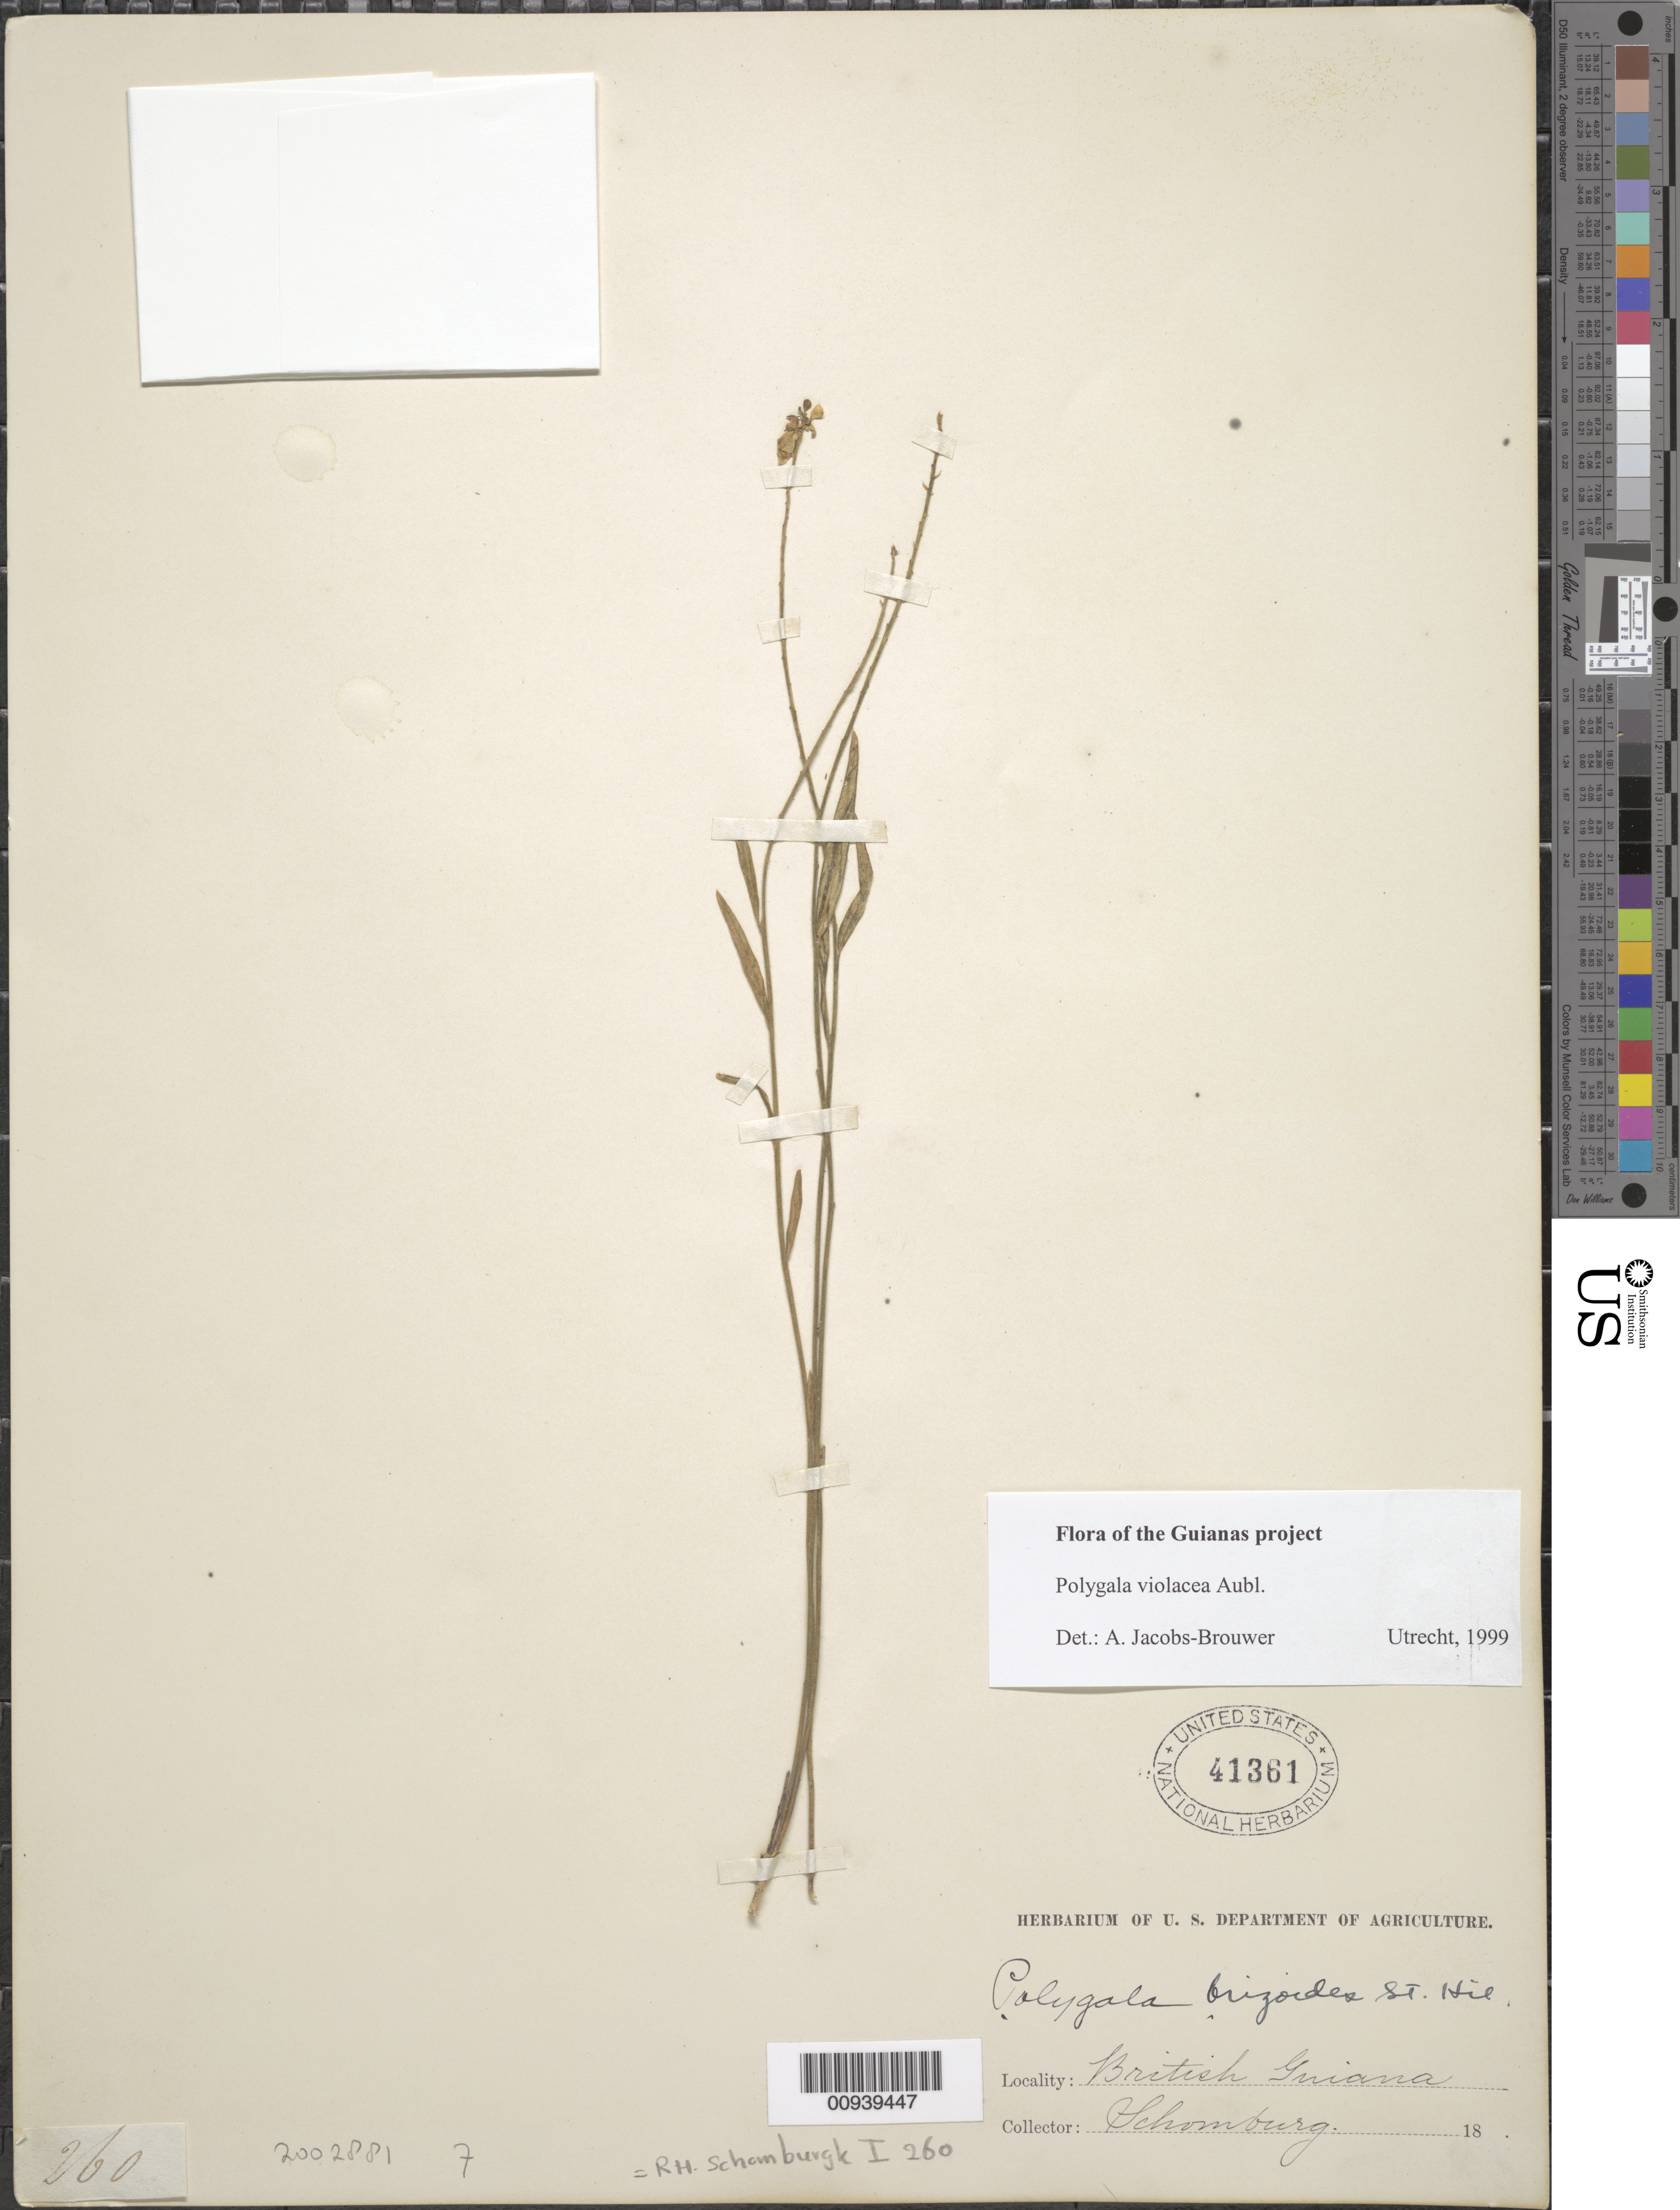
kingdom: Plantae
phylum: Tracheophyta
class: Magnoliopsida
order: Fabales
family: Polygalaceae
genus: Asemeia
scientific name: Asemeia violacea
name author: (Aubl.) J.F.B. Pastore & J.R. Abbott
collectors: R. H. Schomburgk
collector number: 260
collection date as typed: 1841 to 1842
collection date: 1841/1842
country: Guyana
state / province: U. Takutu-U. Essequibo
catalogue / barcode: US 41361